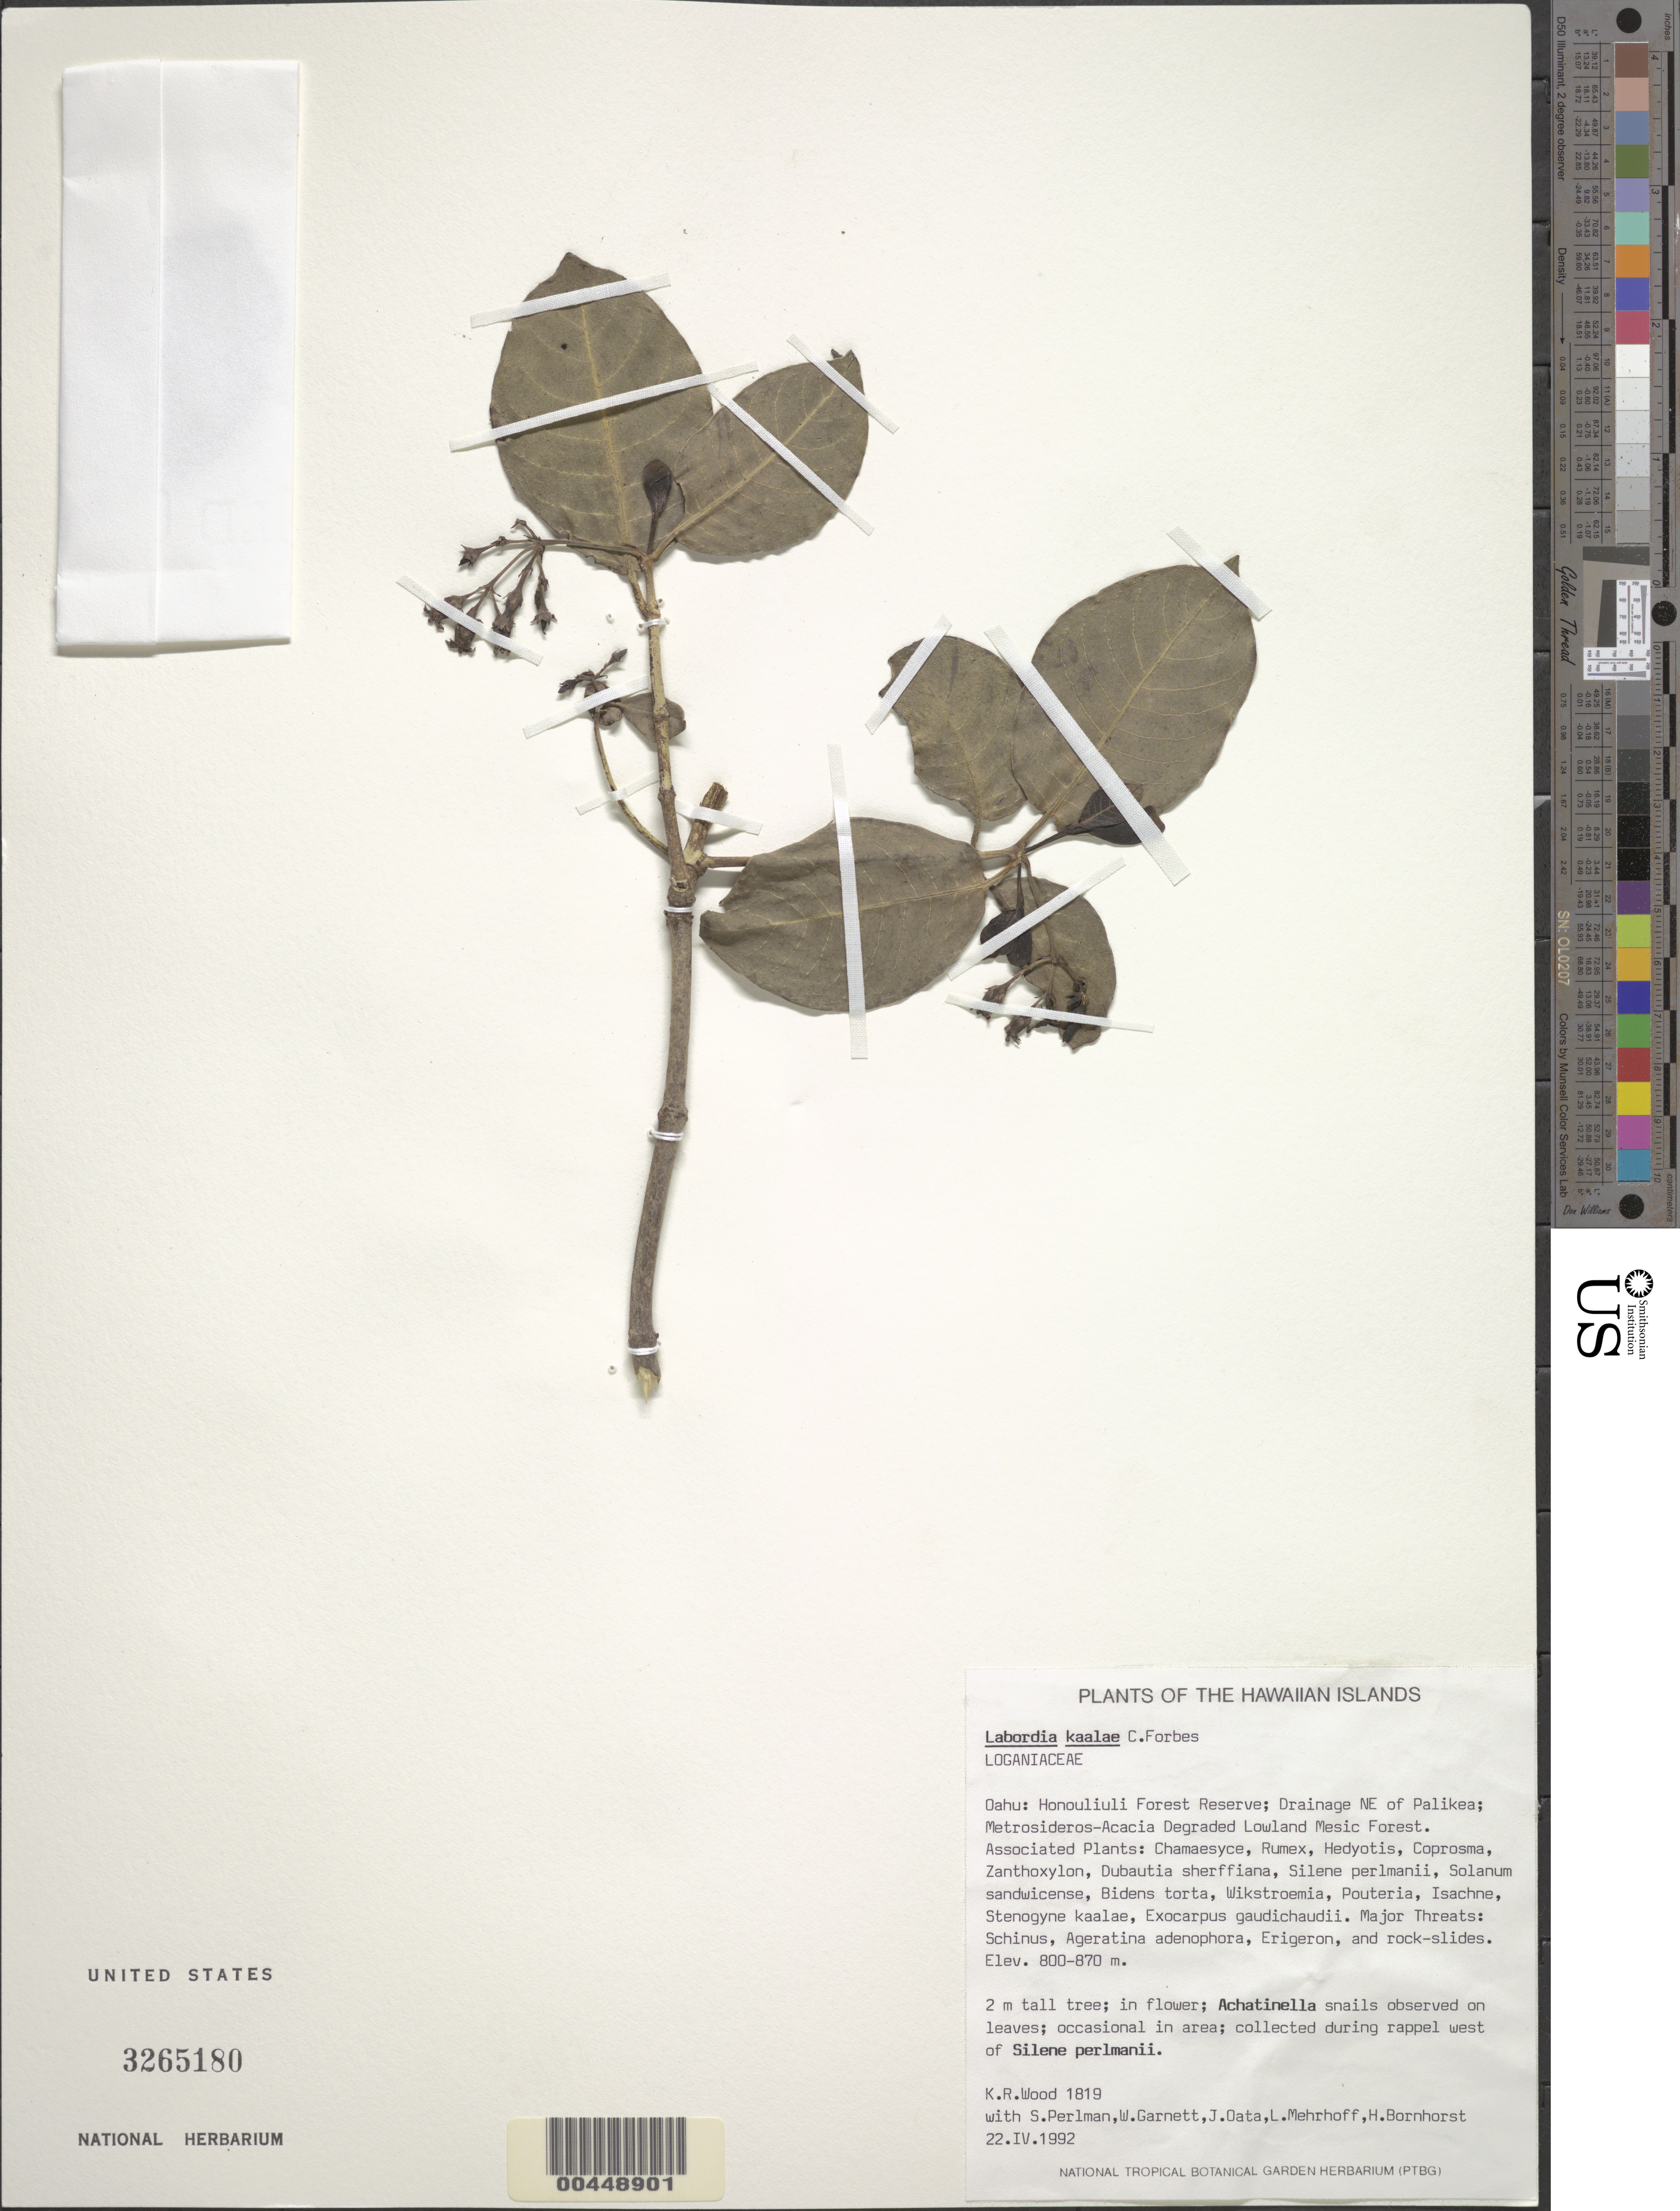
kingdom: Plantae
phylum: Tracheophyta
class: Magnoliopsida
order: Gentianales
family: Loganiaceae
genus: Geniostoma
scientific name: Geniostoma kaalae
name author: (C.N. Forbes) K. L. Gibbons et al.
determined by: Wagner, W. L., (BOT), Smithsonian Institution - National Museum of Natural History (UNITED STATES)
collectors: K. R. Wood, S. P. Perlman, W. Garnett & J. Obata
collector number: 1819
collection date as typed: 22 Apr 1992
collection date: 1992-04-22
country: United States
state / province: Hawaii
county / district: Honolulu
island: Oahu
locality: Honouliuli For Res, drainage NE of Palikea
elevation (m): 800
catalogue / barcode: US 3265180